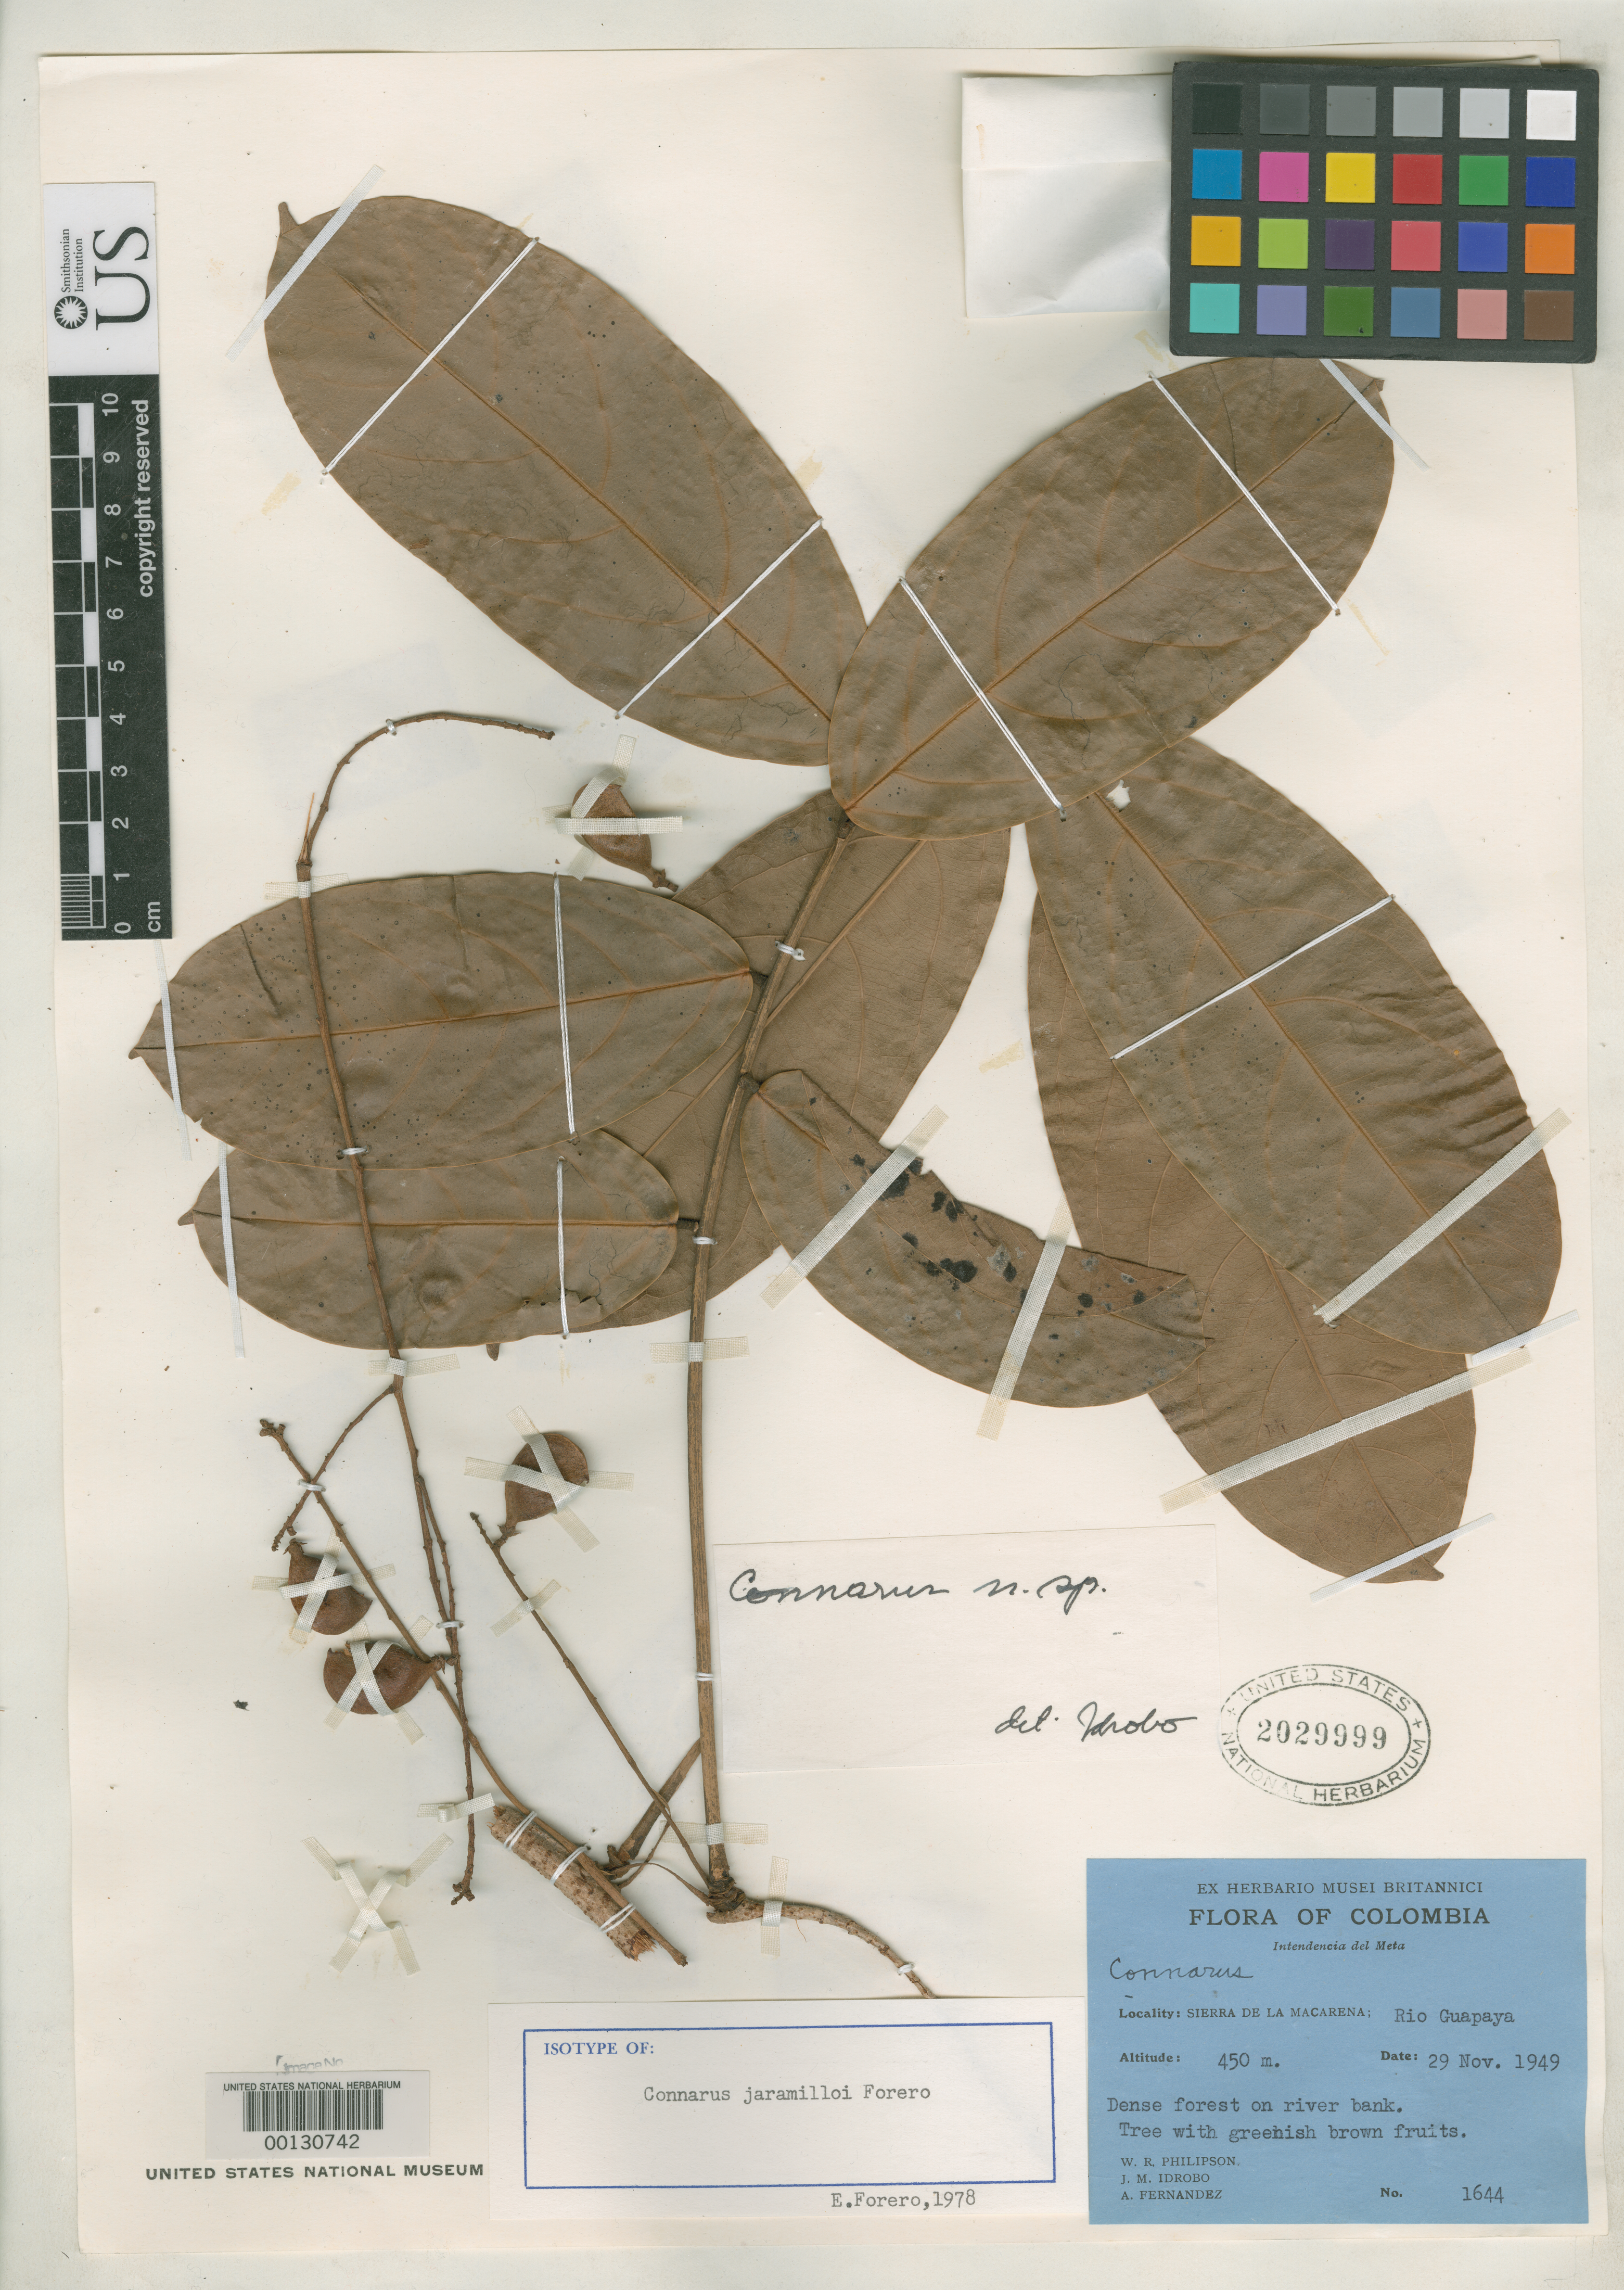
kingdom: Plantae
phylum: Tracheophyta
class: Magnoliopsida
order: Oxalidales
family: Connaraceae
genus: Connarus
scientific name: Connarus jaramilloi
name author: Forero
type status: Isotype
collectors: W. R. Philipson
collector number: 1644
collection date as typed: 29 Nov 1949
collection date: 1949-11-29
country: Colombia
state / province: Meta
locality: Sierra de La Macarena, Rio Guapaya.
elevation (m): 450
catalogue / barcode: US 2029999